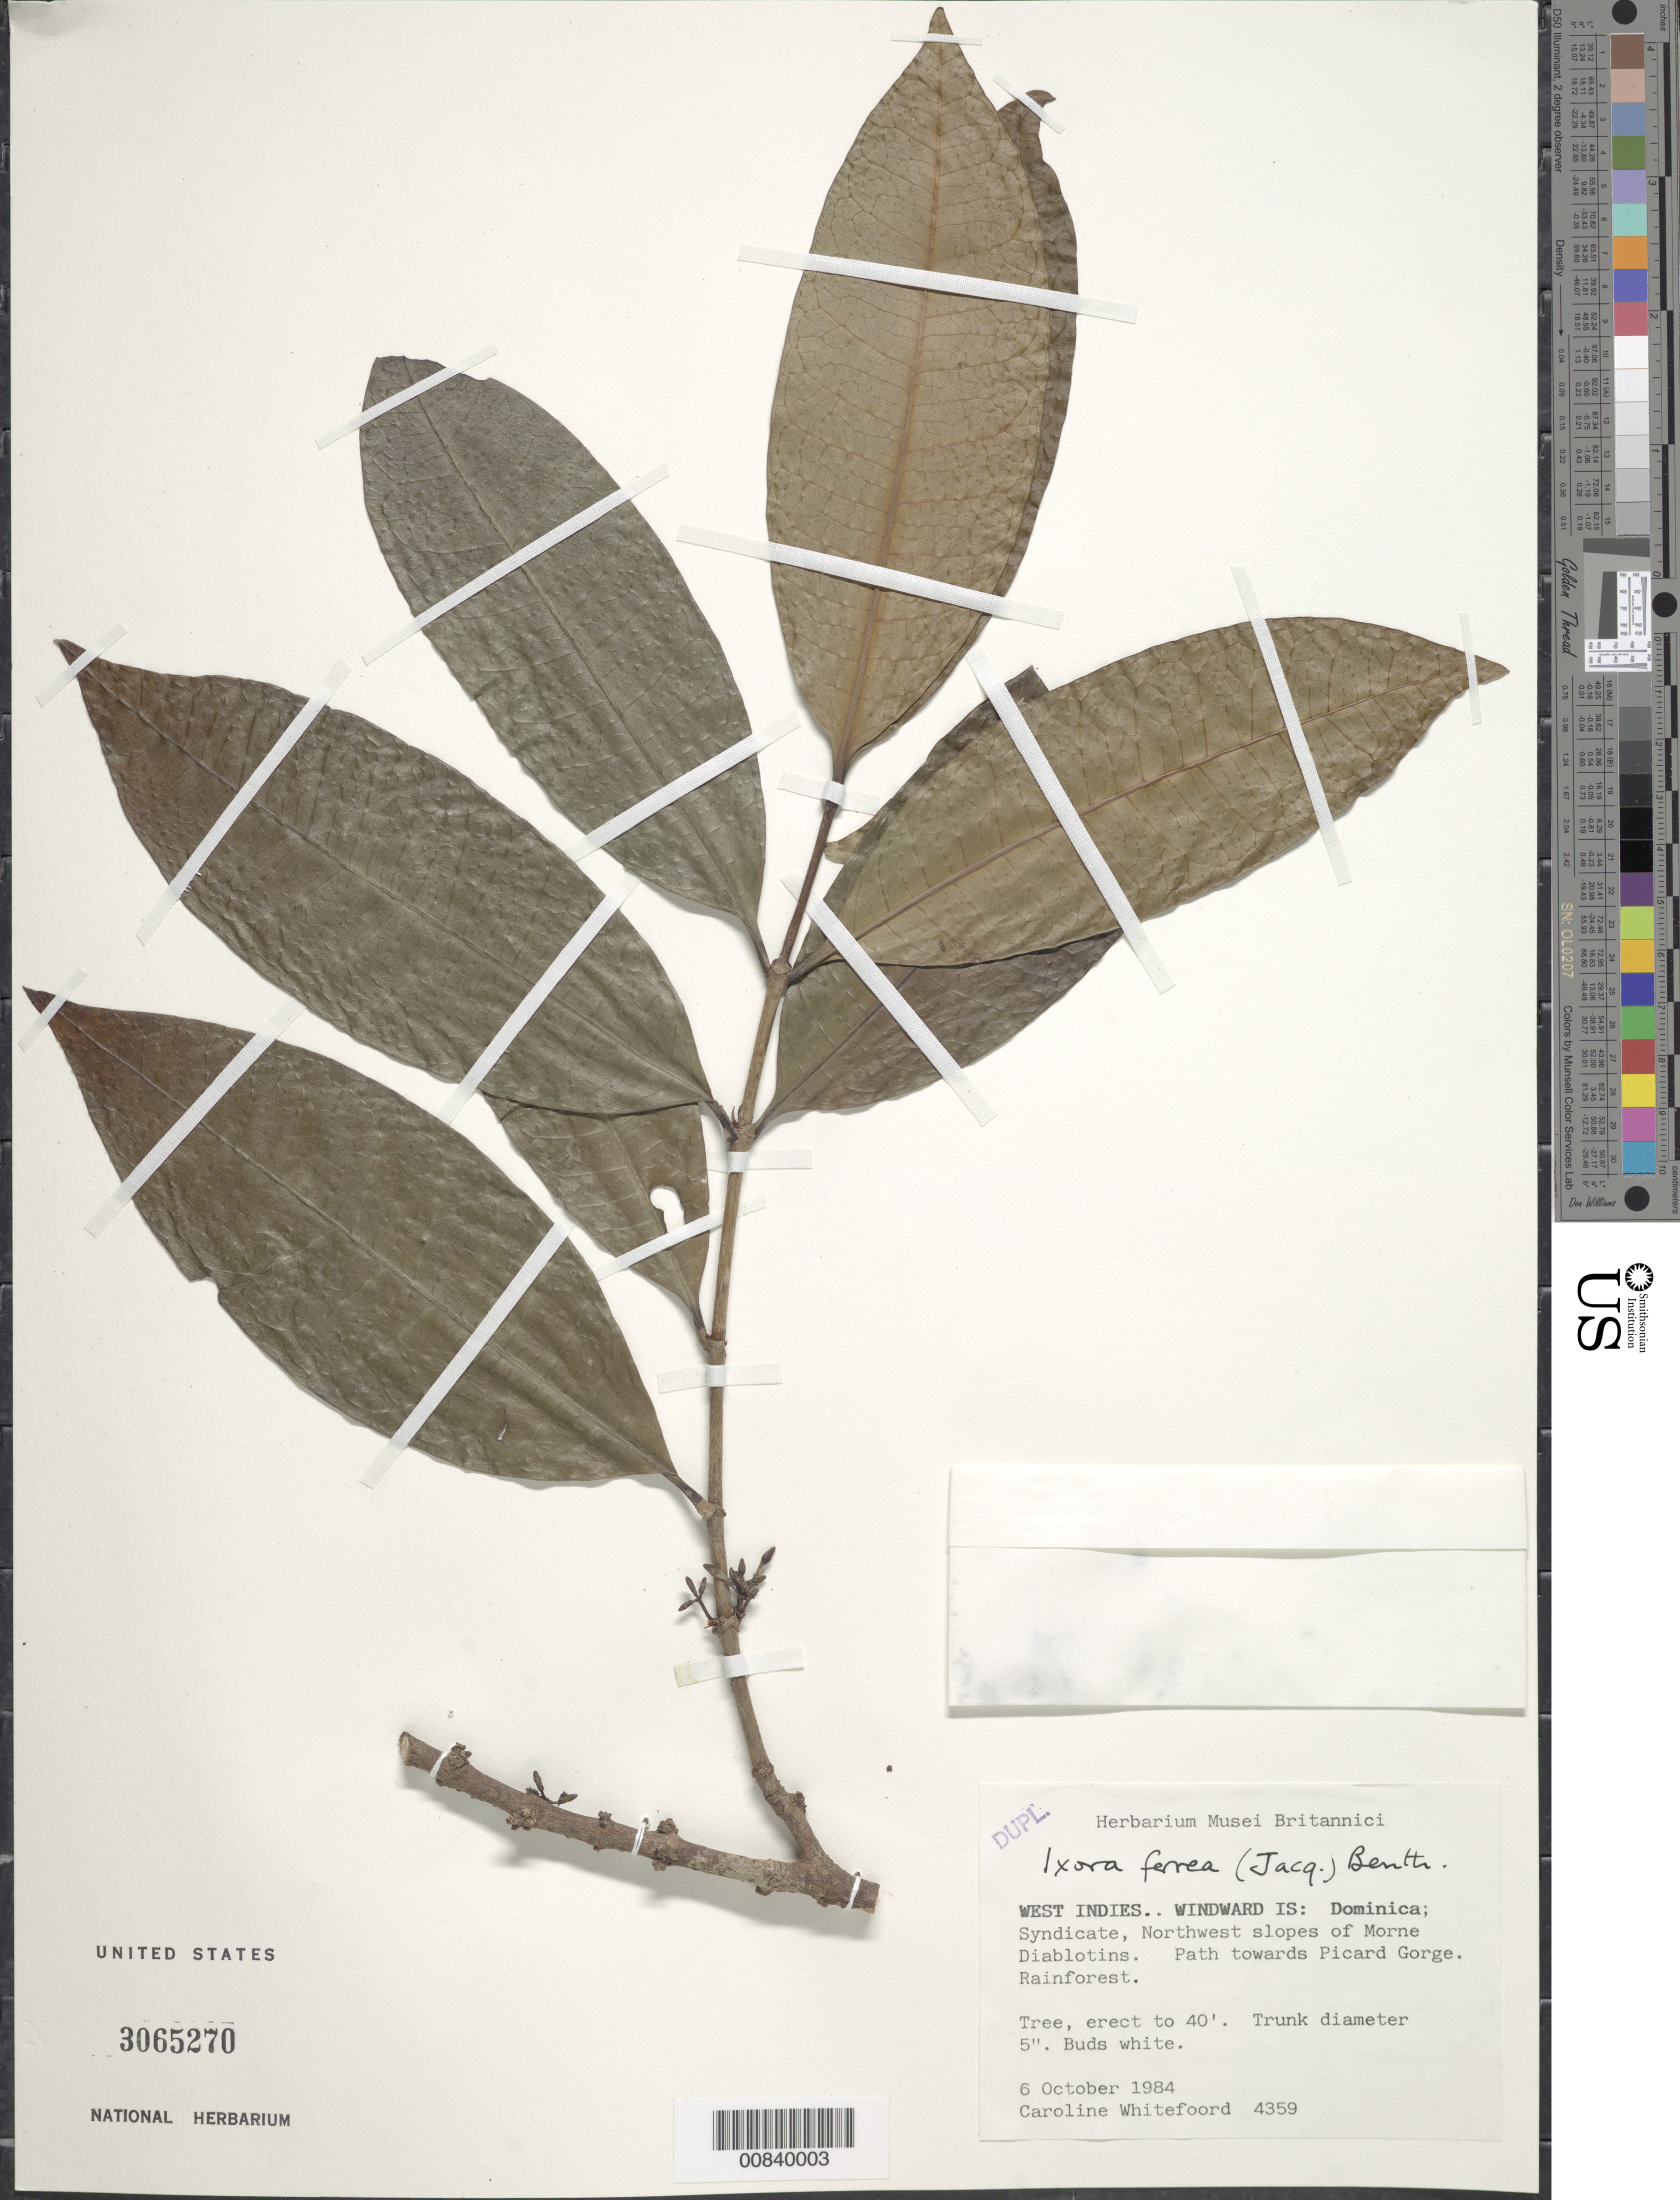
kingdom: Plantae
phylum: Tracheophyta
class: Magnoliopsida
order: Gentianales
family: Rubiaceae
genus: Ixora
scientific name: Ixora ferrea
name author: (Jacq.) Benth.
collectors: C. Whitefoord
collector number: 4359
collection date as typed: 06 Oct 1984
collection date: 1984-10-06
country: Dominica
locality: Windward Island: Syndicate, northwestern slopes of Morne Diablotins. Path towards Picard Gorge.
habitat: Rainforest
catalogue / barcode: US 3065270